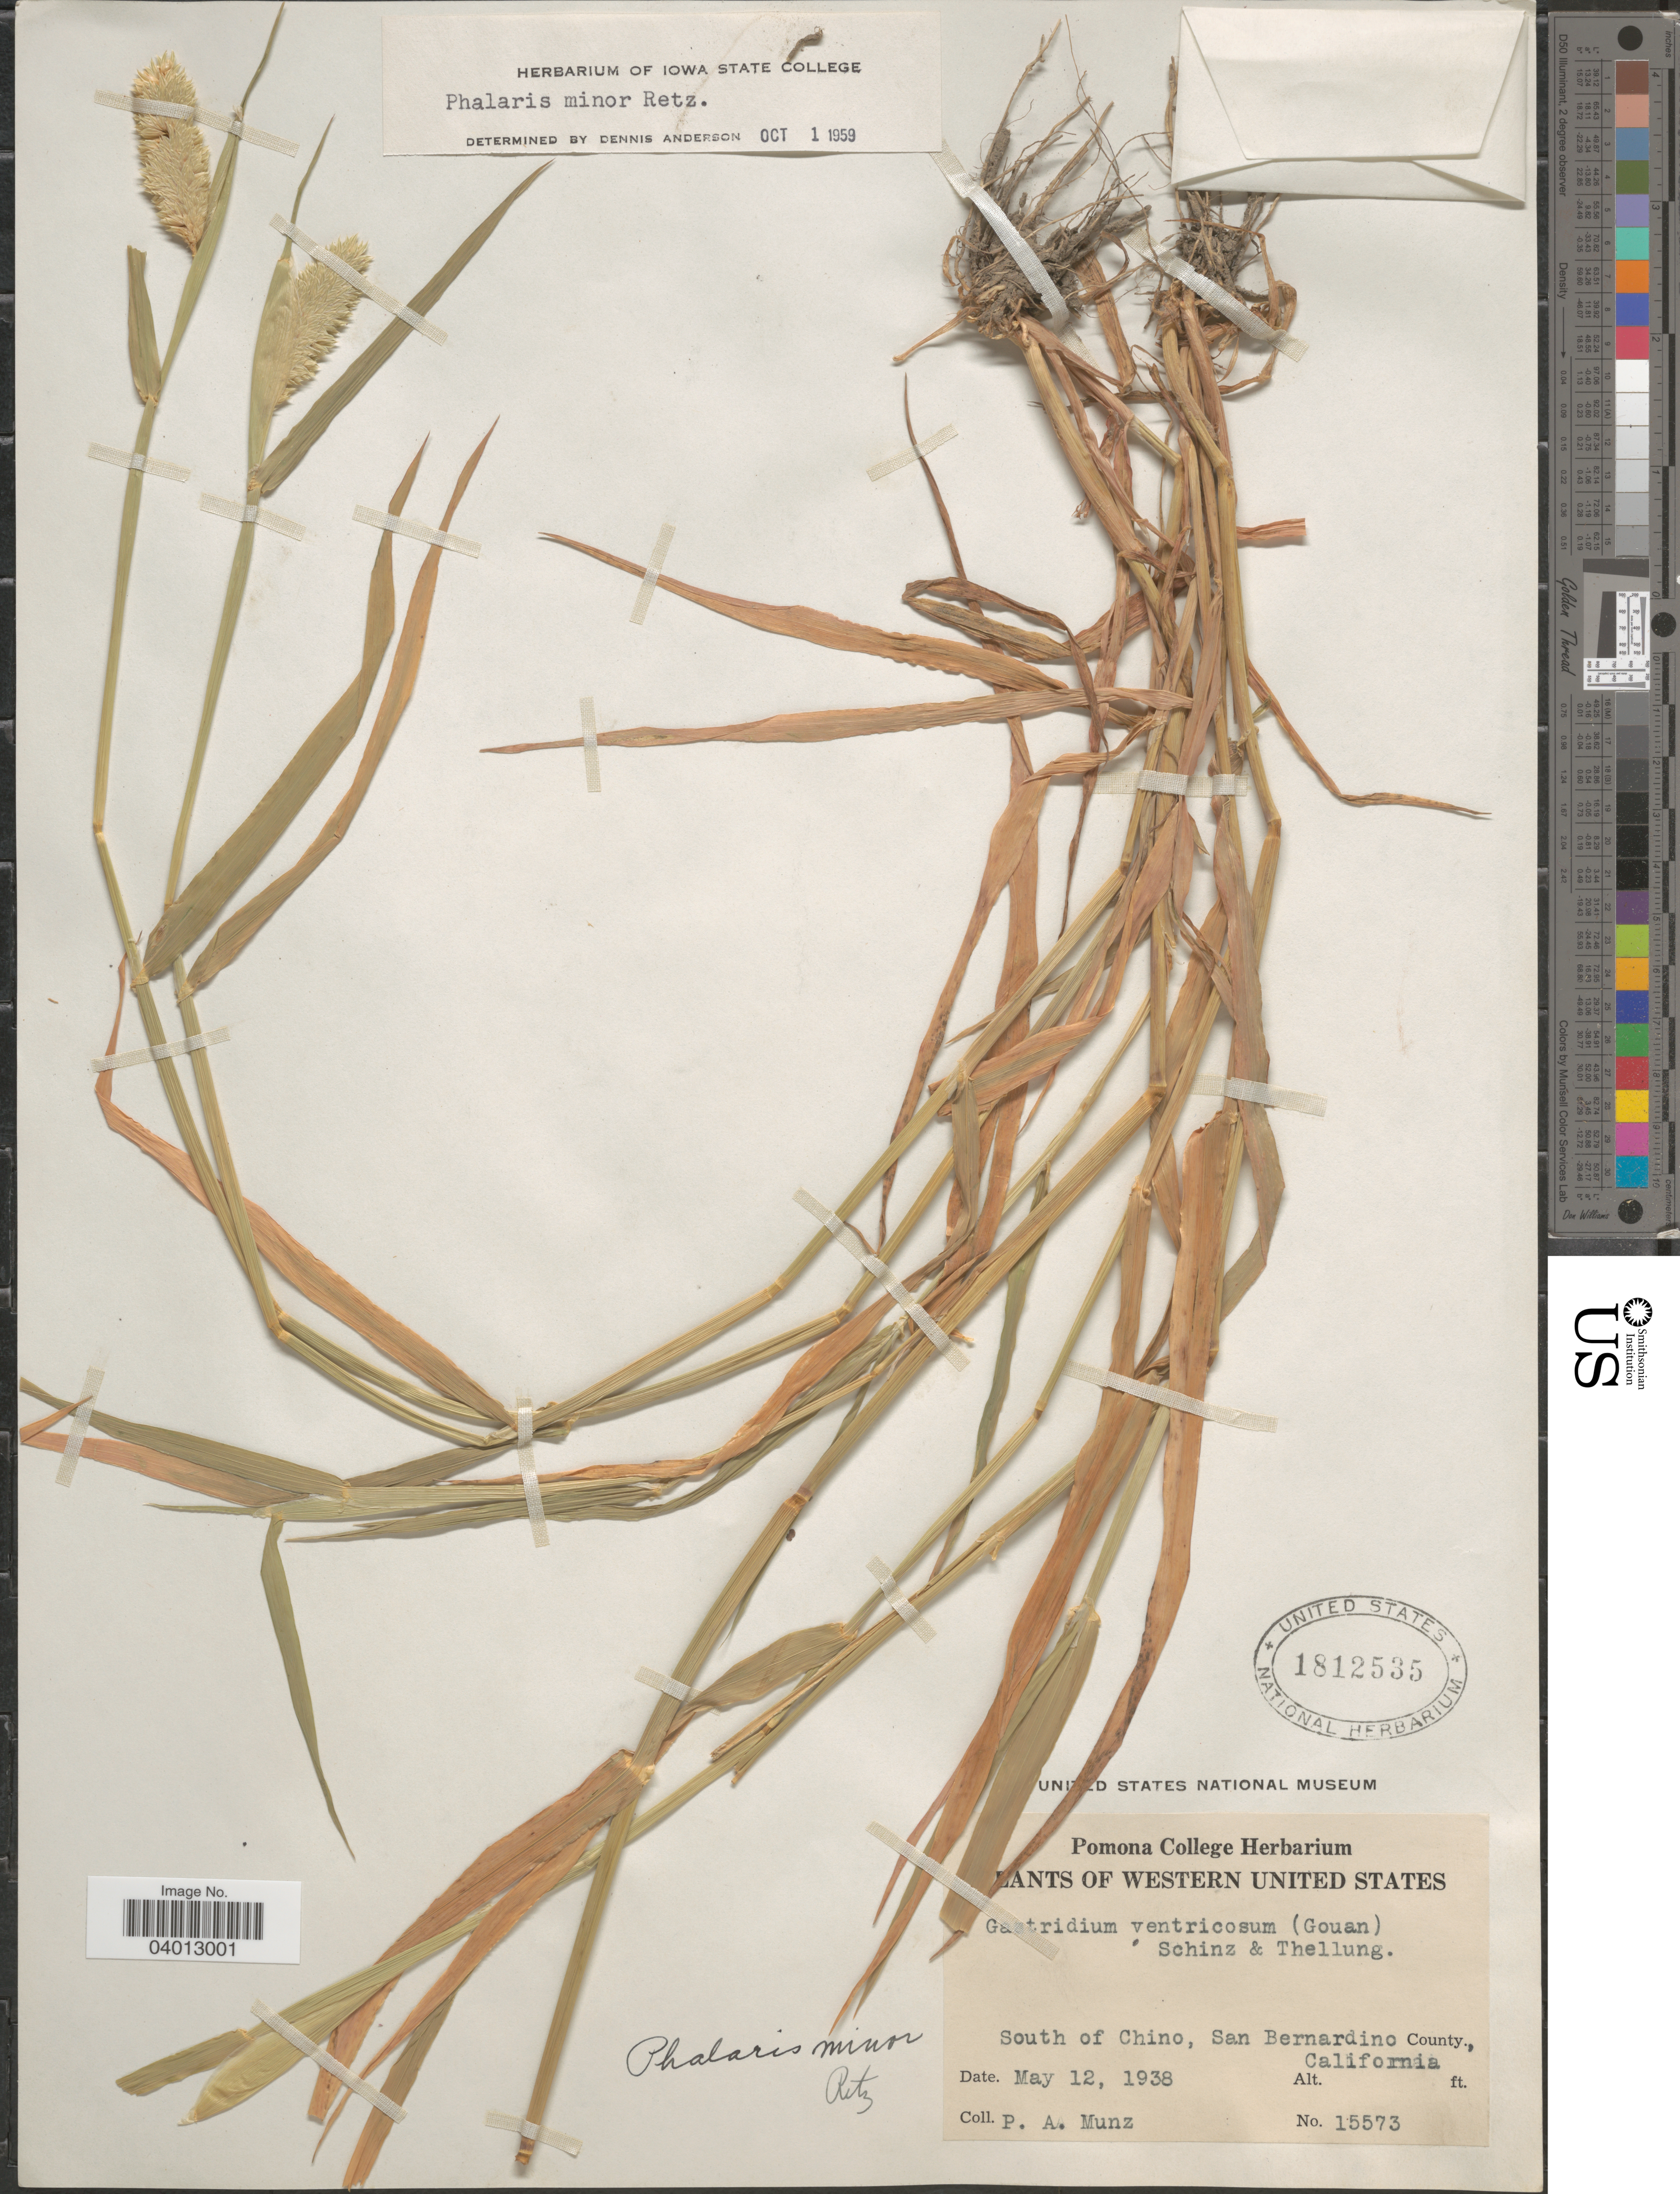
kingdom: Plantae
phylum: Tracheophyta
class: Liliopsida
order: Poales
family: Poaceae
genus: Phalaris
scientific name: Phalaris minor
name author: Retz.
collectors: P. A. Munz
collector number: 15573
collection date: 1938-05-12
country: United States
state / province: California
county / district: San Bernardino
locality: Western United States. South of Chino, San Bernardino County.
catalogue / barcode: US 1812535